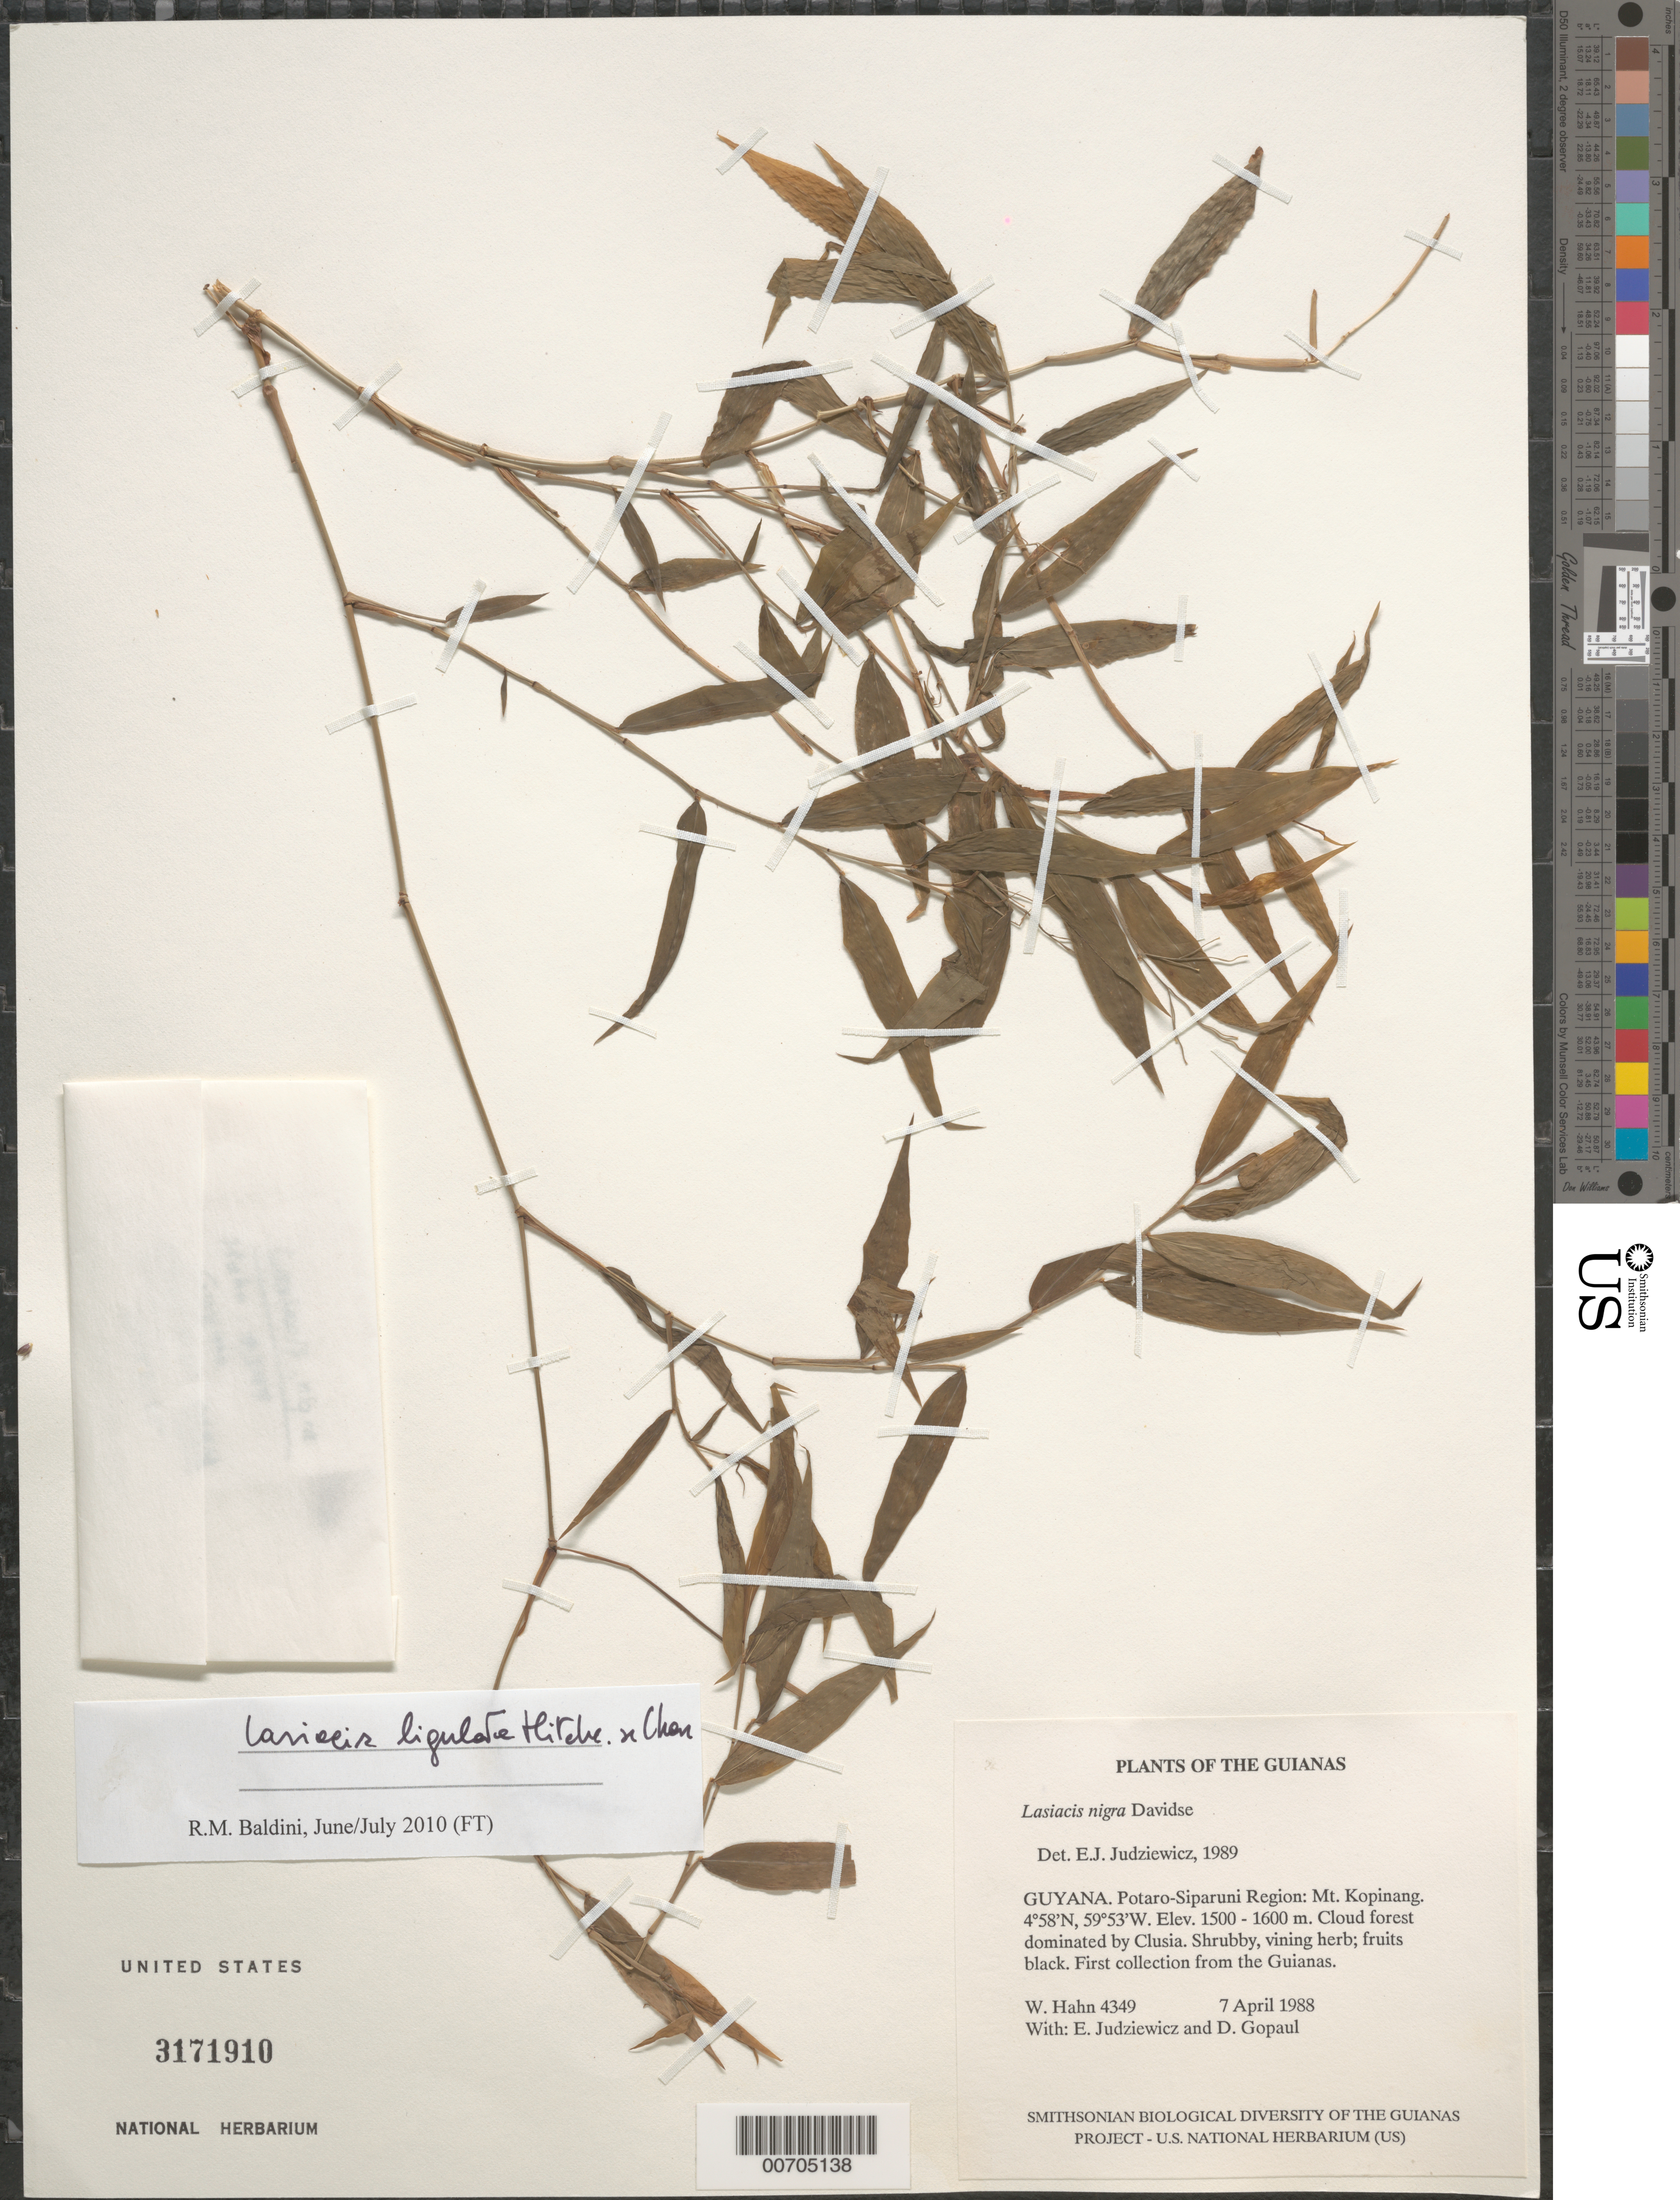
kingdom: Plantae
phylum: Tracheophyta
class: Liliopsida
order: Poales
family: Poaceae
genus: Lasiacis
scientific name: Lasiacis ligulata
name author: Hitchc. & Chase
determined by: Baldini, R. M.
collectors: W. Hahn, E. J. Judziewicz & D. Gopaul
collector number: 4349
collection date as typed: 7 April 1988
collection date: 1988-04-07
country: Guyana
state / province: Potaro-Siparuni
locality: Mt. Kopinang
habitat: Cloud forest dominated by Clusia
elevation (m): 1500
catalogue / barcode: US 3171910